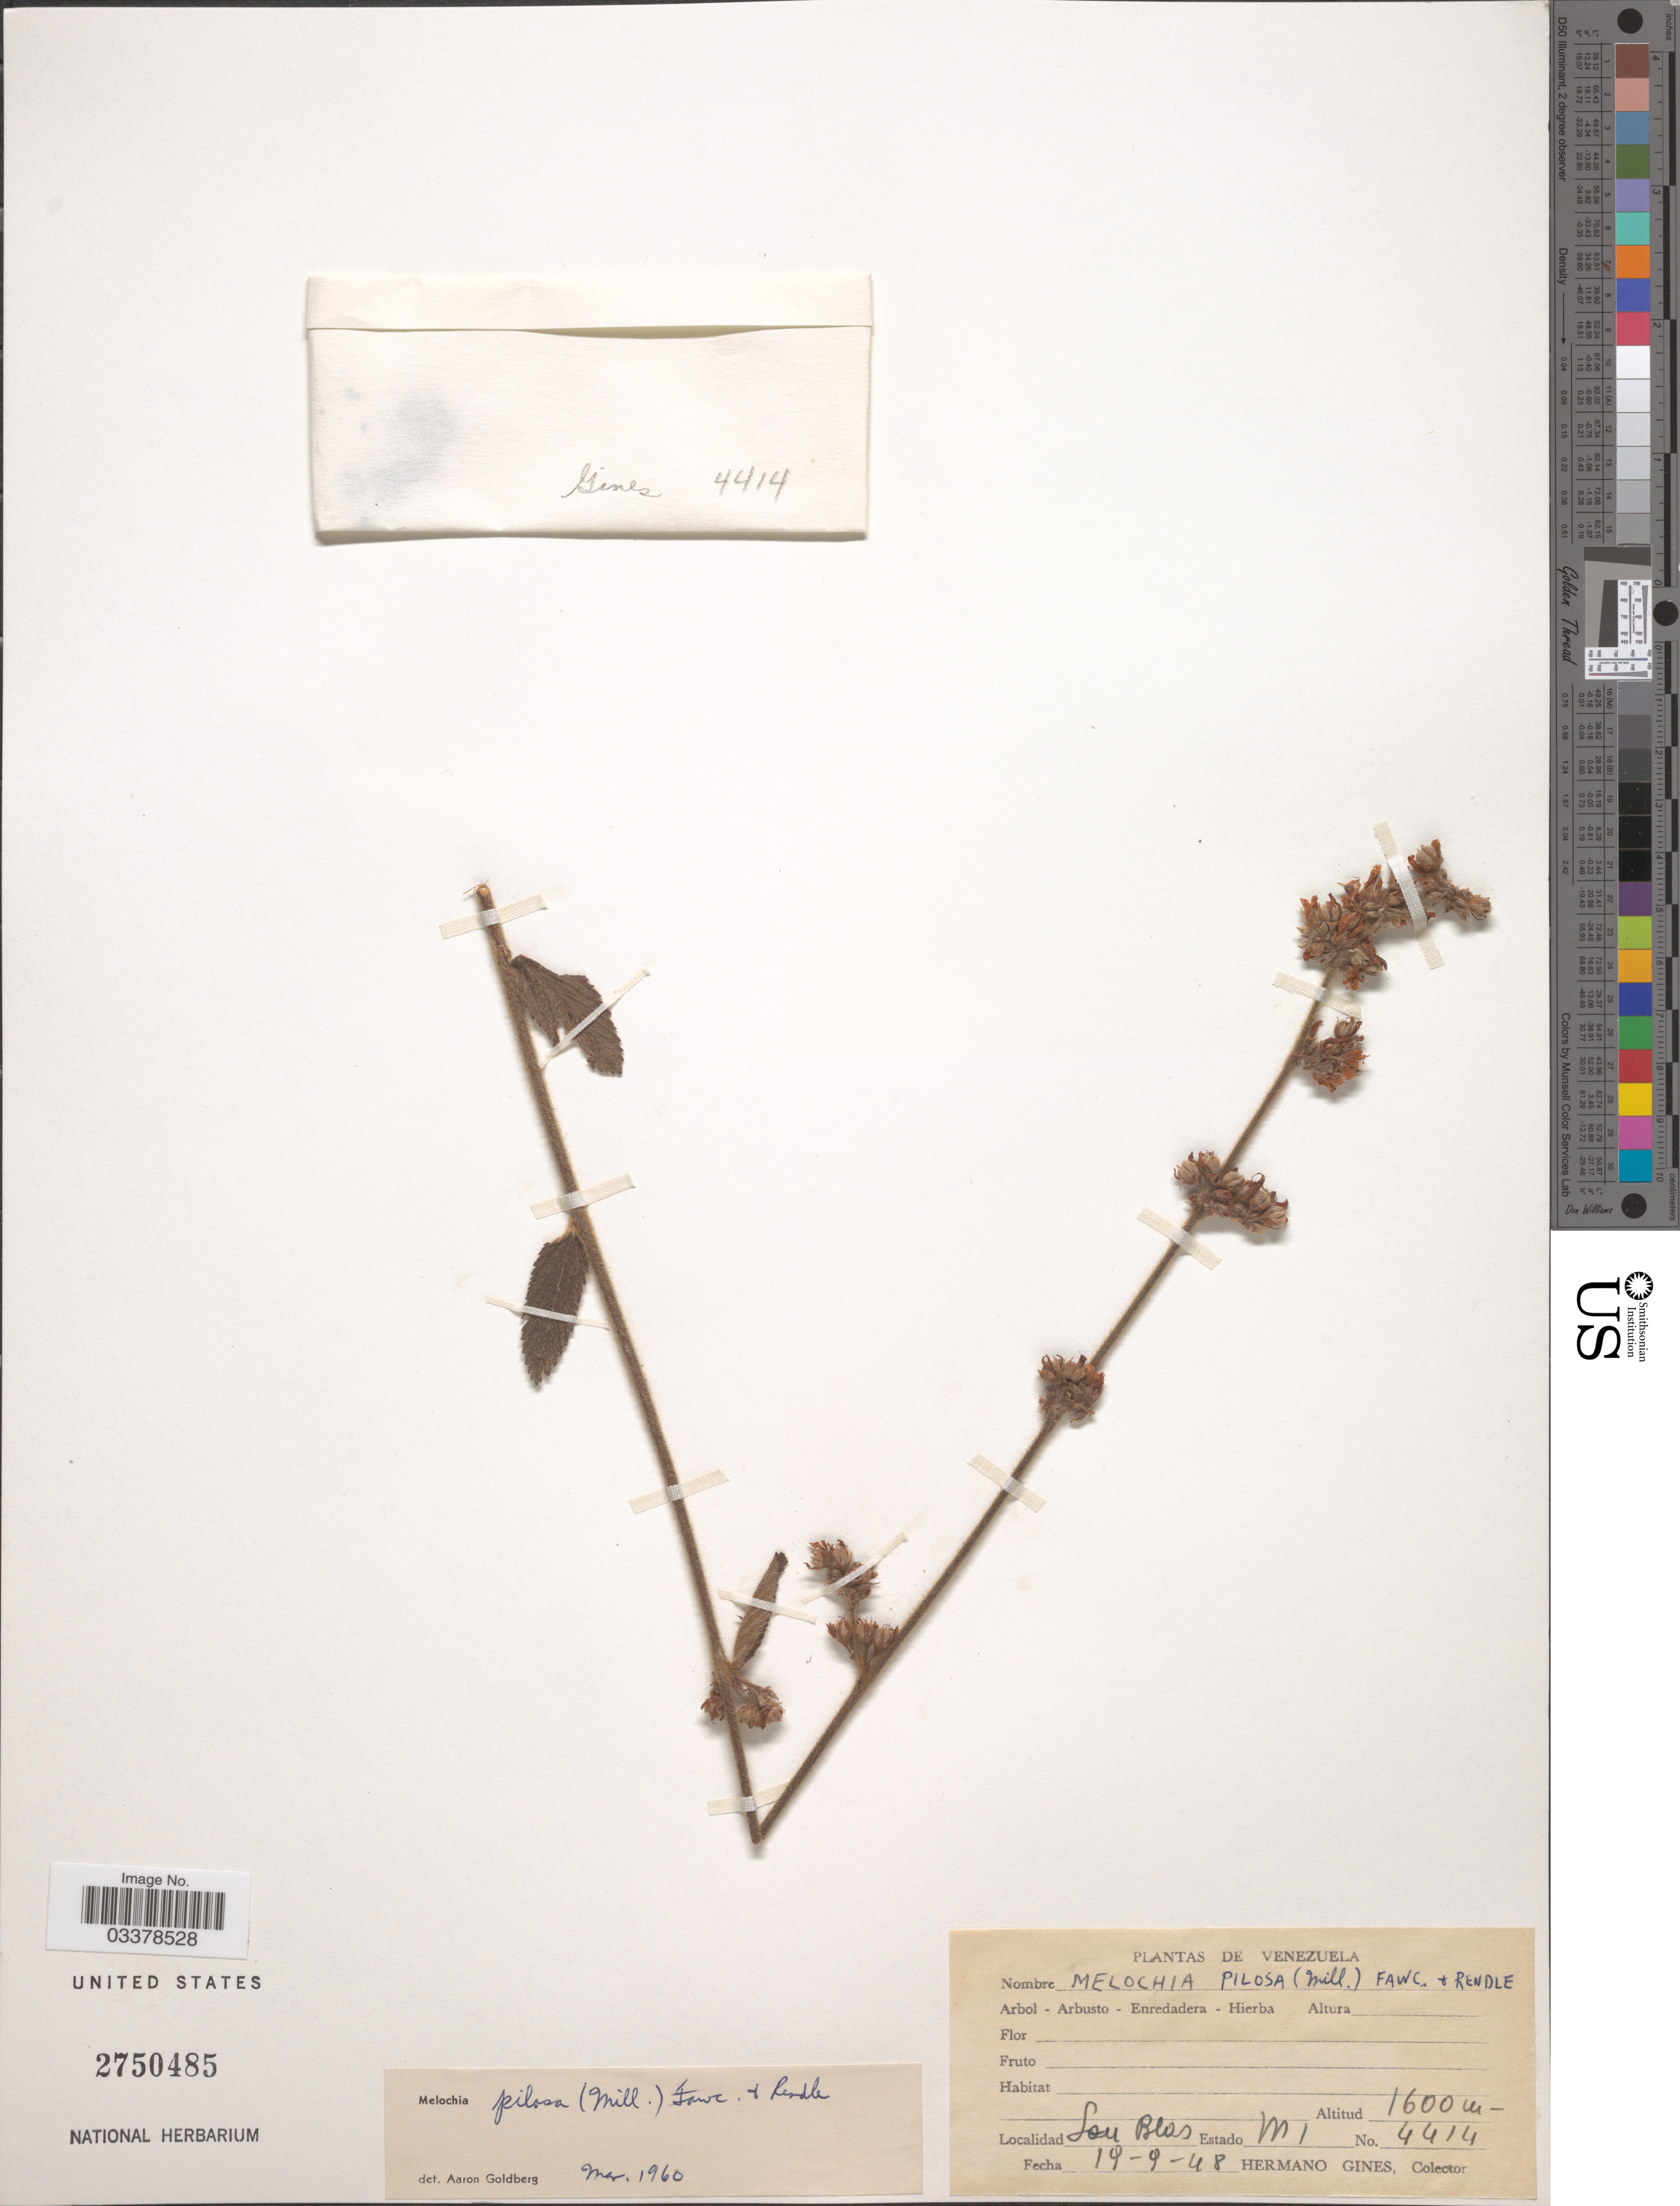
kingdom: Plantae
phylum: Tracheophyta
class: Magnoliopsida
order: Malvales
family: Malvaceae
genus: Melochia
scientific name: Melochia pilosa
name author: (Mill.) Fawc. & Rendle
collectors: Bro. Gines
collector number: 4414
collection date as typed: Transcribed d/m/y: 19/9/48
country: Venezuela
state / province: Miranda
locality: San Blas.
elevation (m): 1600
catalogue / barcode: US 2750485